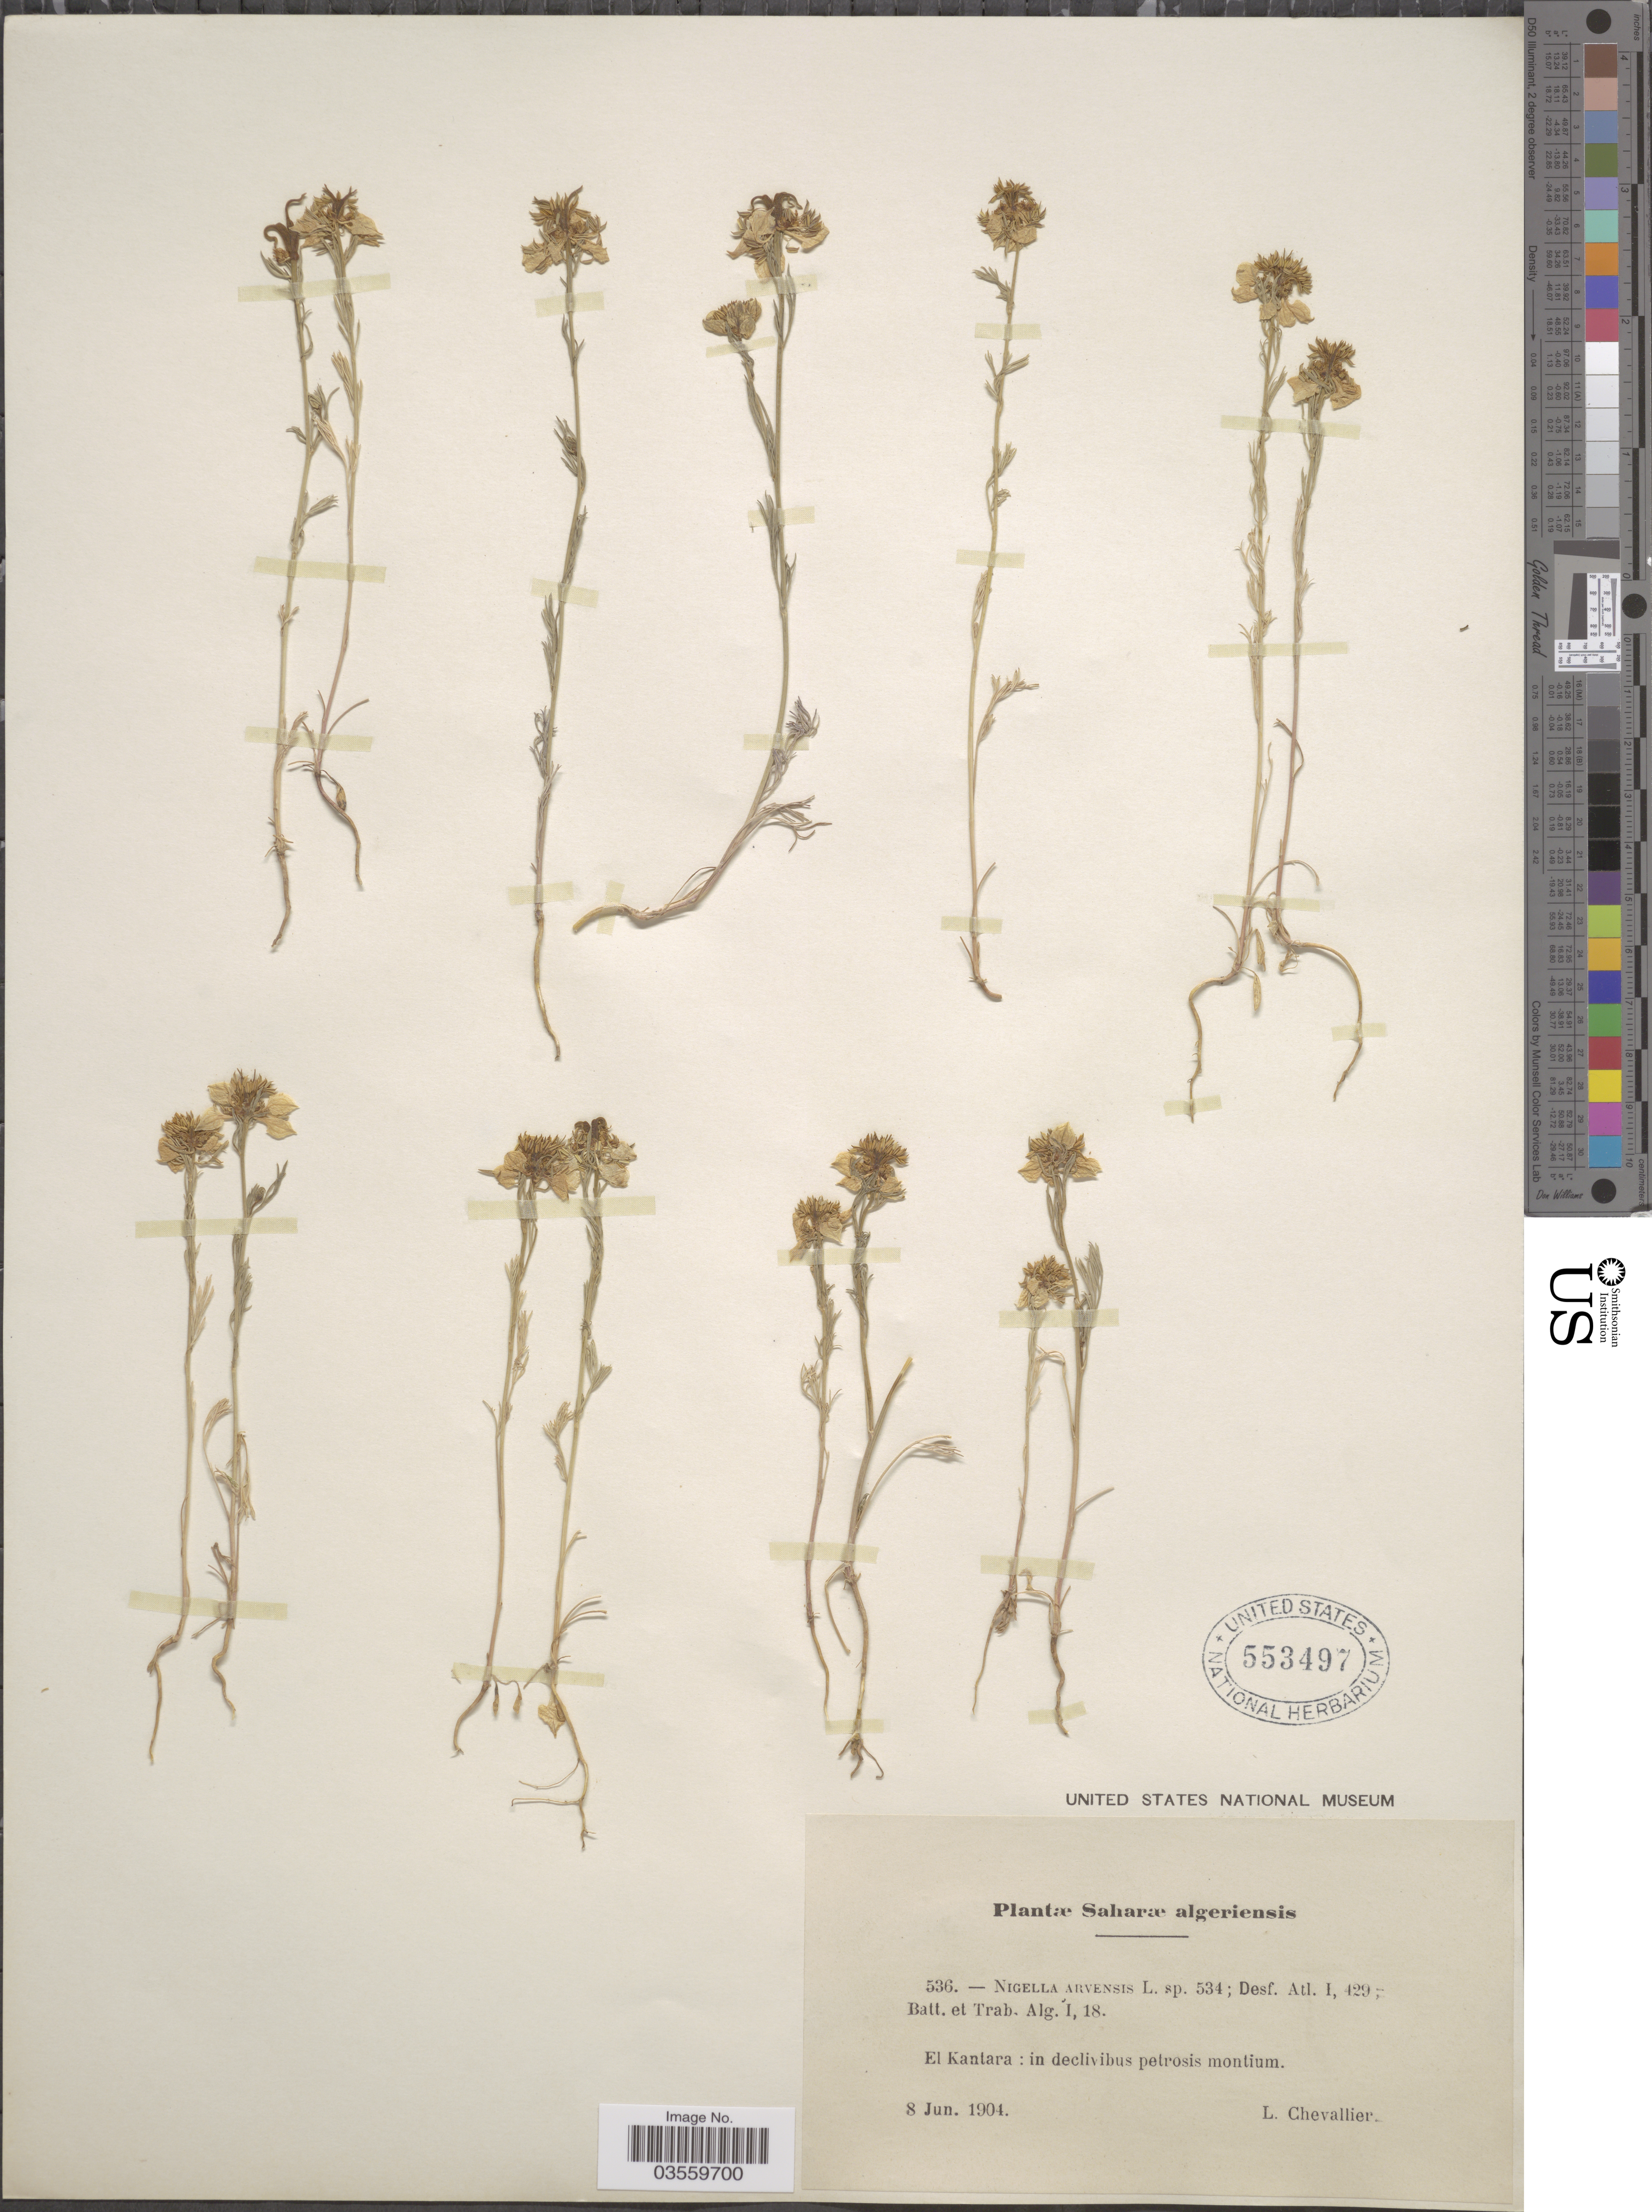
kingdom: Plantae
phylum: Tracheophyta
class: Magnoliopsida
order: Ranunculales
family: Ranunculaceae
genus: Nigella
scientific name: Nigella arvensis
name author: L.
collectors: L. Chevallier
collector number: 536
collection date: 1904-06-08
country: Algeria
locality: Saharæ algeriensis. El Kantara: in declivibus petrosis montium.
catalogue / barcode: US 553497